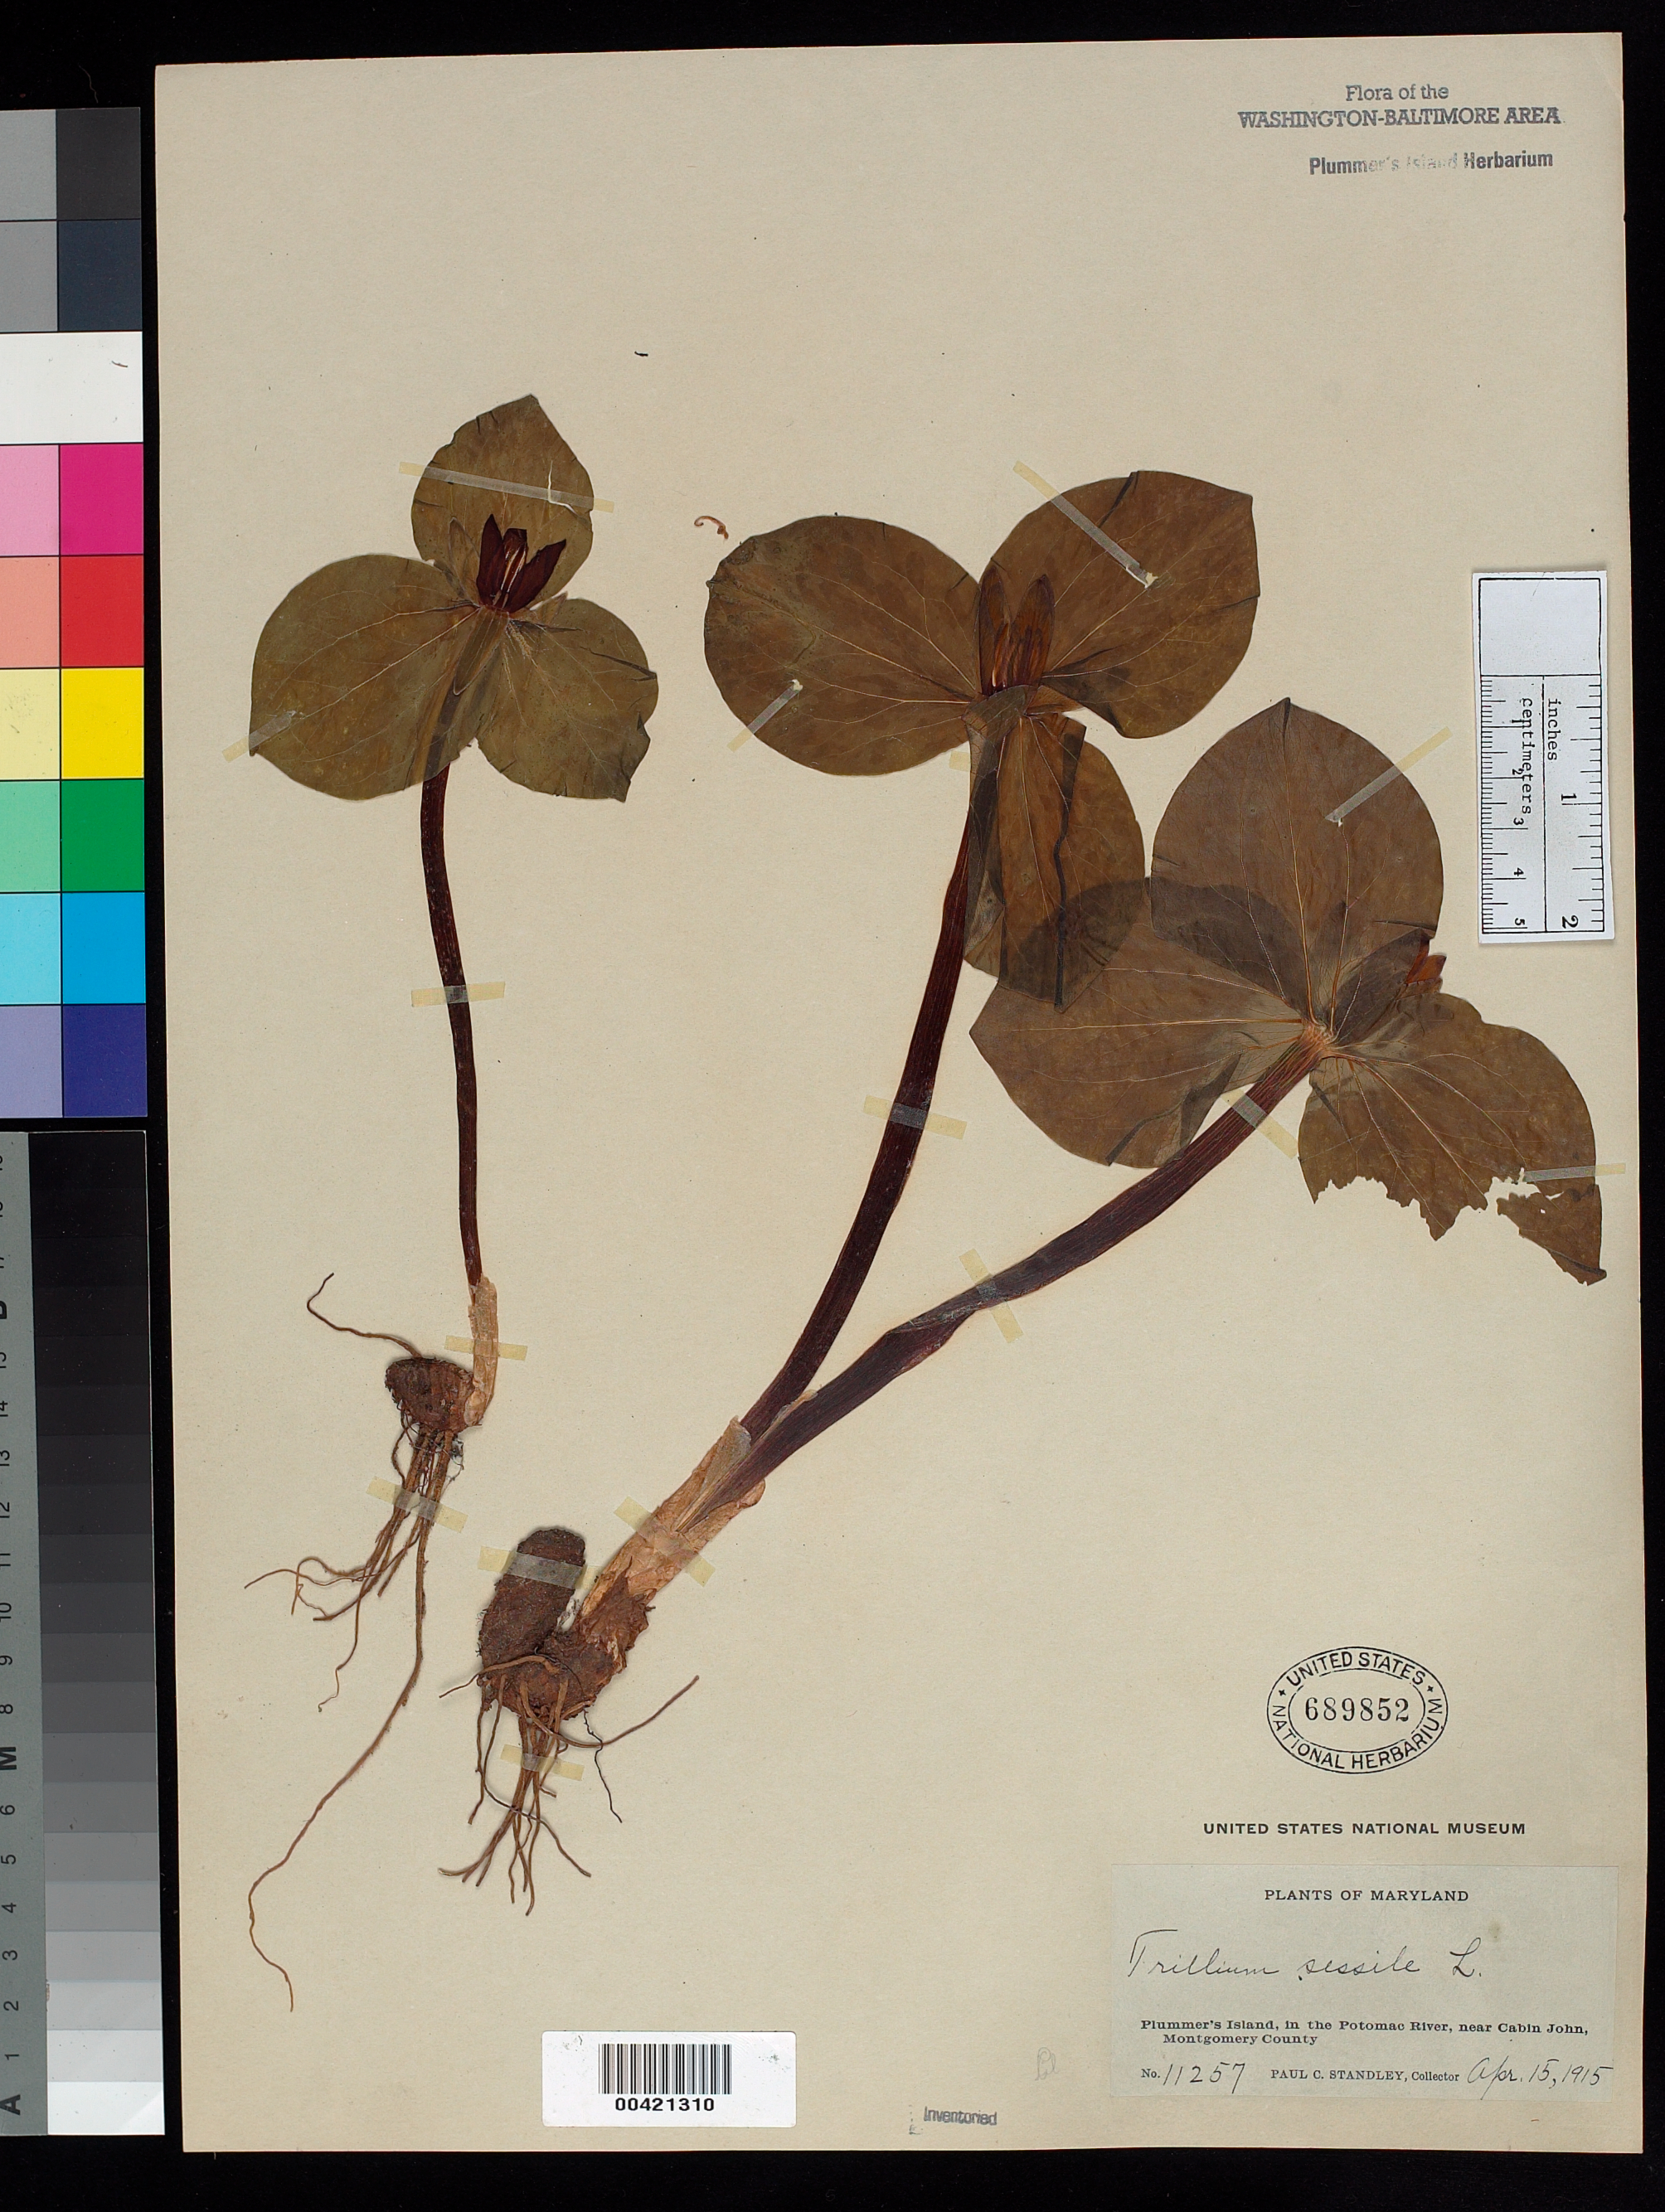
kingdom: Plantae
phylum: Tracheophyta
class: Liliopsida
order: Liliales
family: Melanthiaceae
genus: Trillium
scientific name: Trillium sessile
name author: L.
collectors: P. C. Standley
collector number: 11257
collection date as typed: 15 Apr 1915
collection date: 1915-04-15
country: United States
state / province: Maryland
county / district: Montgomery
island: Plummers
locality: Plummer's Island C. & O. Canal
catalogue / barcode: US 689852